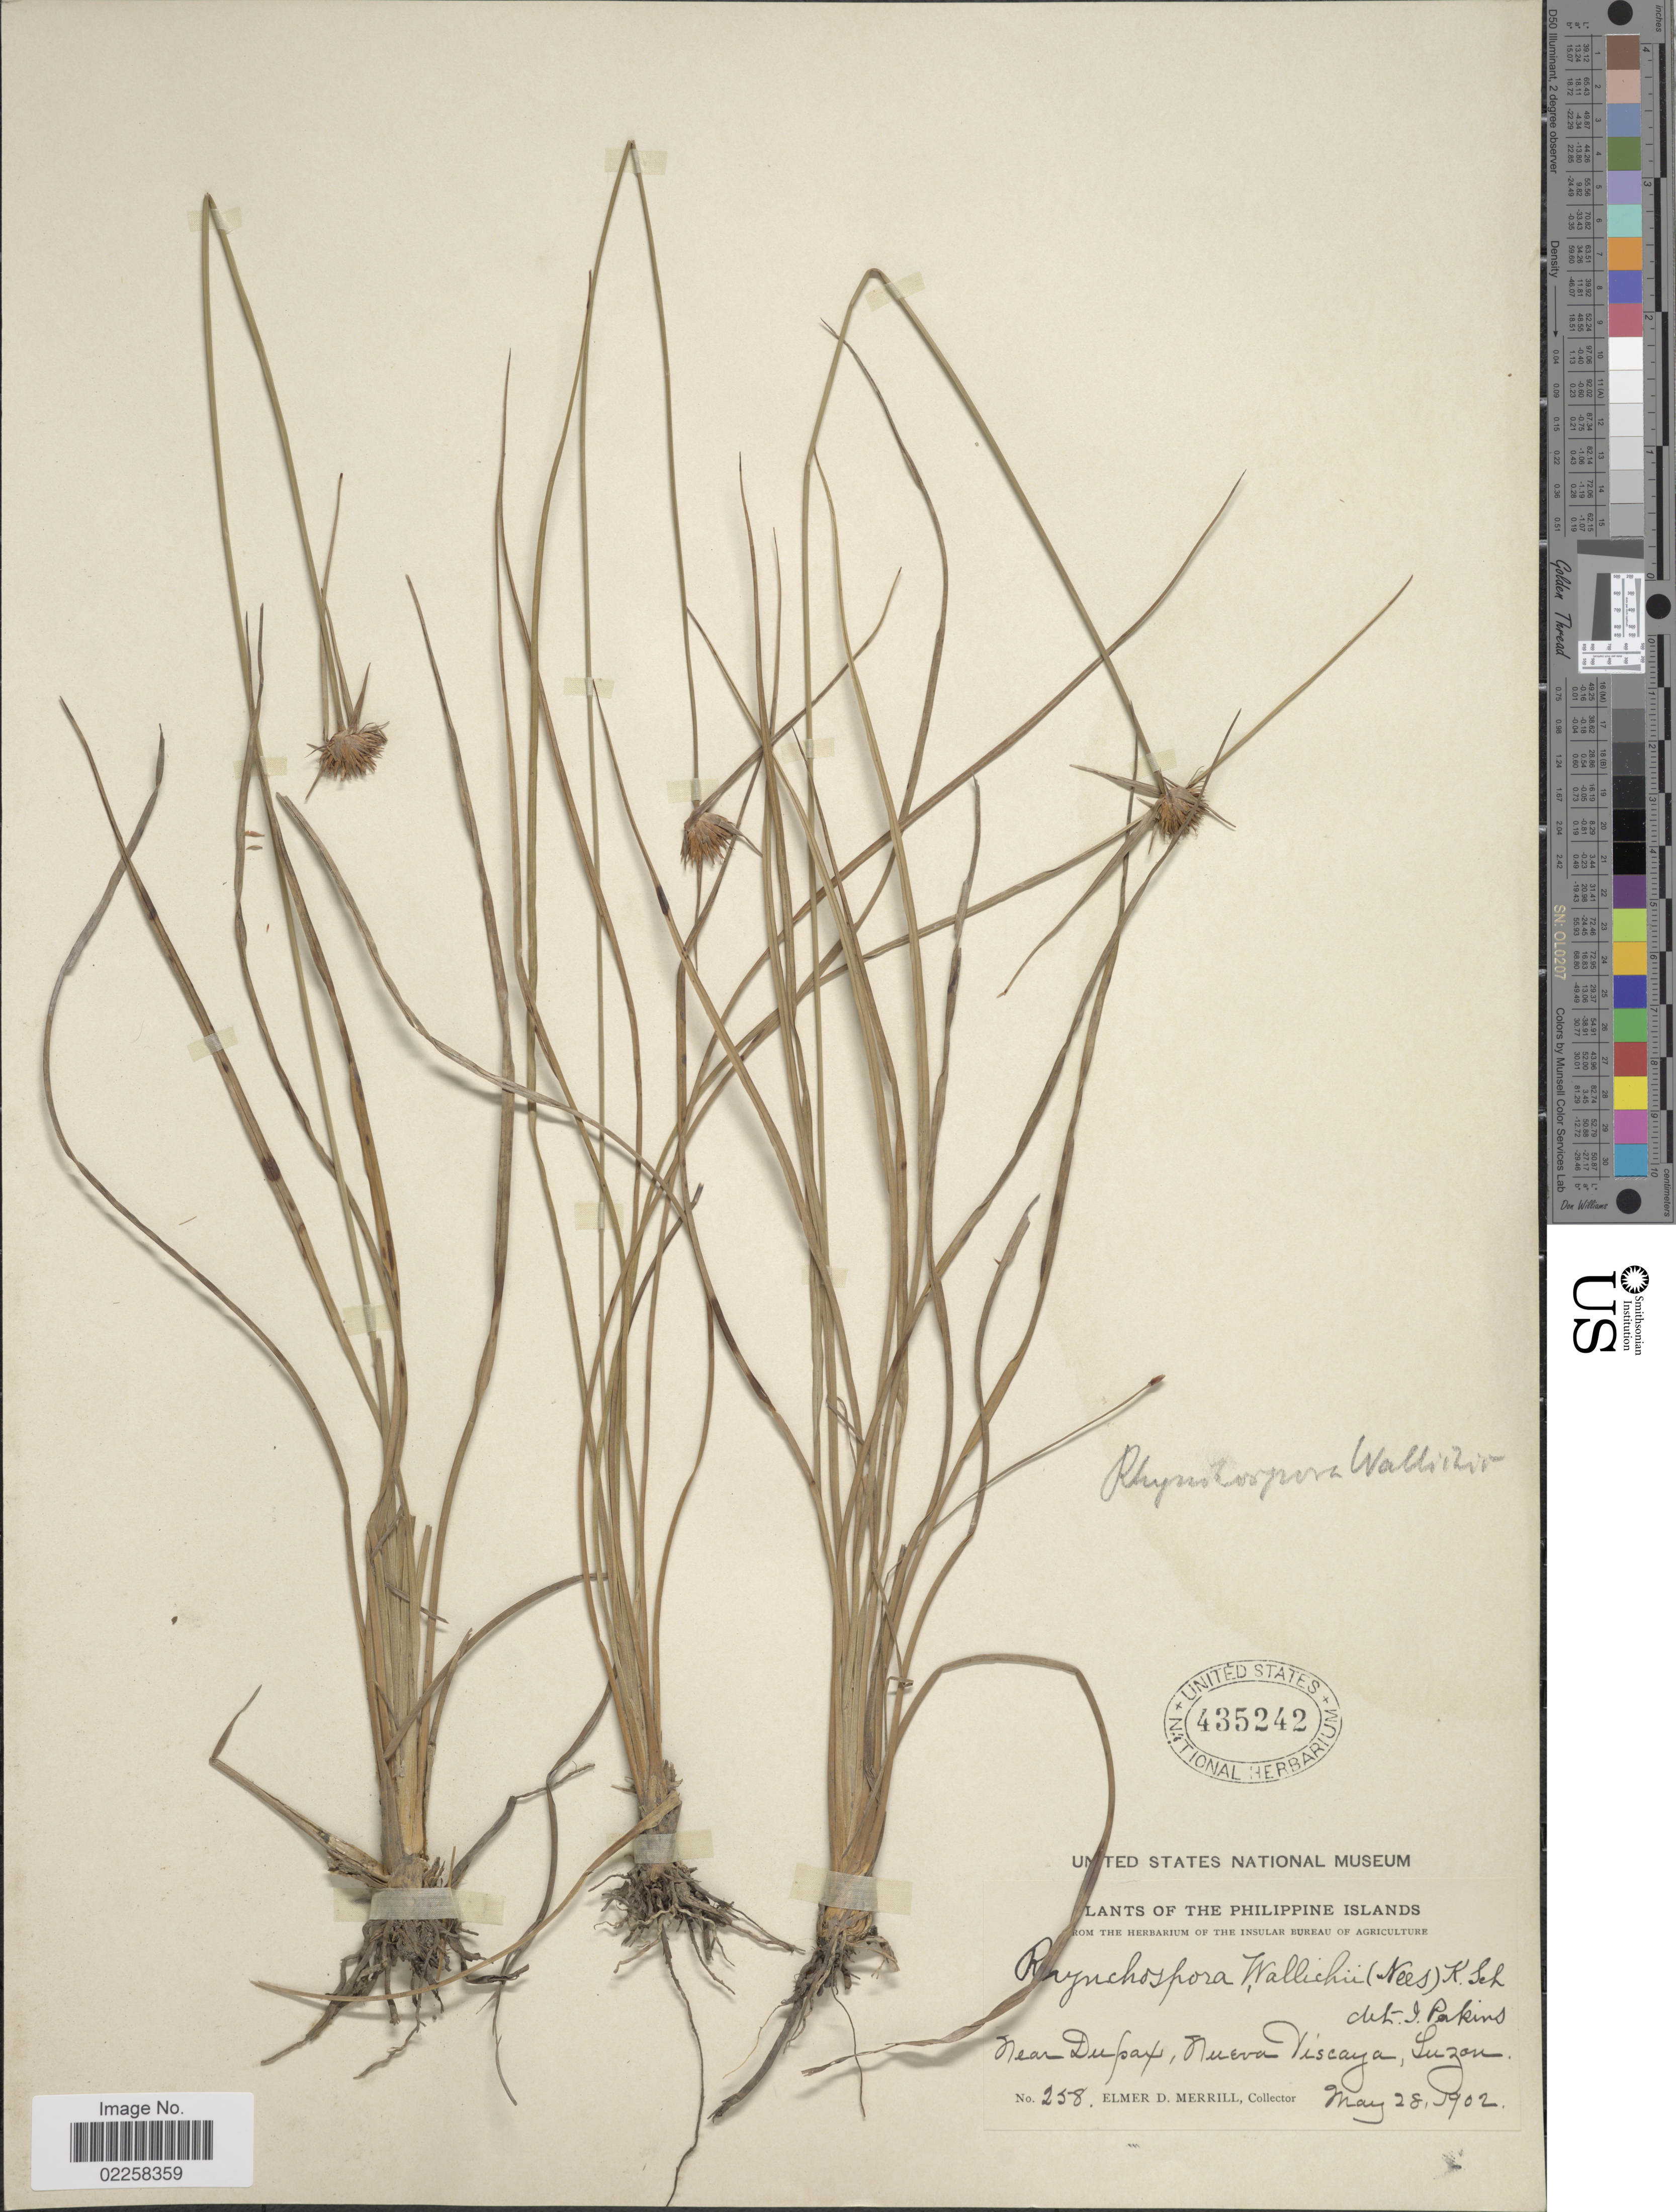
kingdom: Plantae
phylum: Tracheophyta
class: Liliopsida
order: Poales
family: Cyperaceae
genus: Rhynchospora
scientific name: Rhynchospora rubra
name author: (Lour.) Makino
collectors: E. D. Merrill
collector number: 258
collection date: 1902-05-28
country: Philippines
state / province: Cagayan Valley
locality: Near Dupax, Nueva Viscaya, Luzon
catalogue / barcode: US 435242